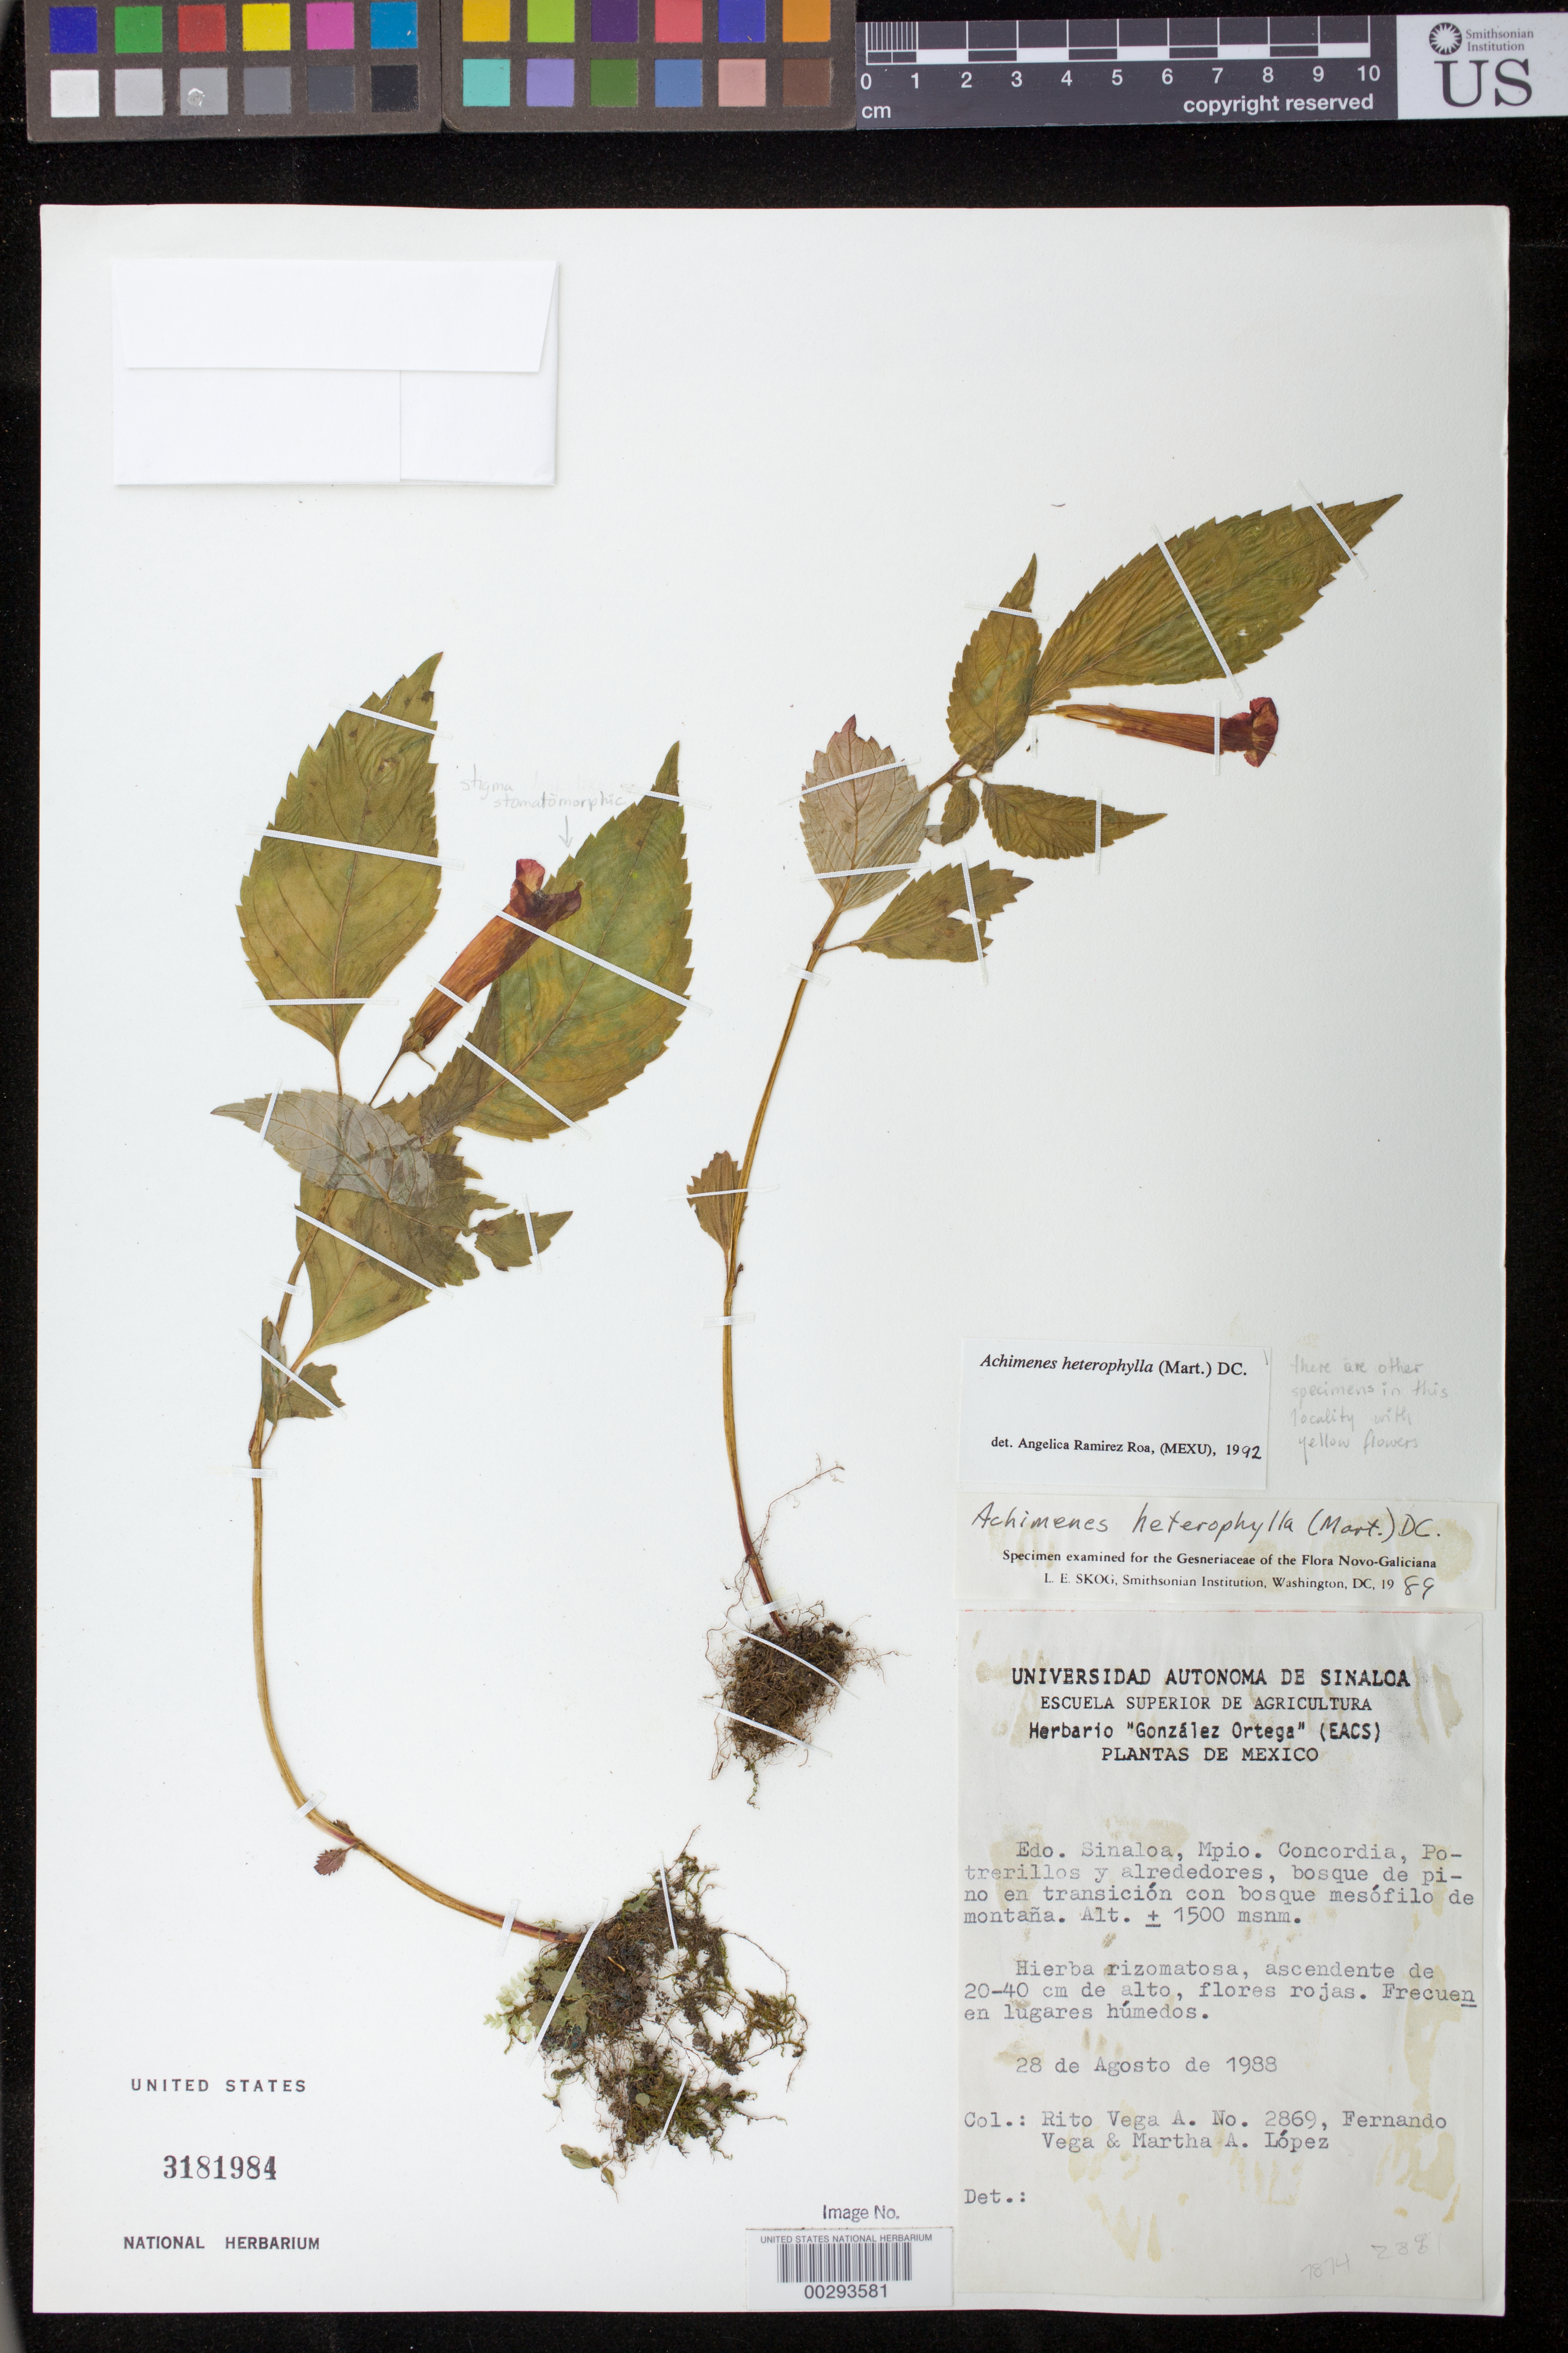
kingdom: Plantae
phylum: Tracheophyta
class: Magnoliopsida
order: Lamiales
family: Gesneriaceae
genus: Achimenes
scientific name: Achimenes heterophylla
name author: (Mart.) DC.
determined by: Skog, Laurence E.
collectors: R. Vega A., F. Vega & M. Lopez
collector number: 2869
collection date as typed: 28 Aug 1988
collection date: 1988-08-28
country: Mexico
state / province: Sinaloa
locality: Mpio. Concordia, Potrerillos y alrededores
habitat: Bosque de pino en transición con bosque mesófilo de montaña; frecuente lugares húmedos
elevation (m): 1500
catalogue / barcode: US 3181984